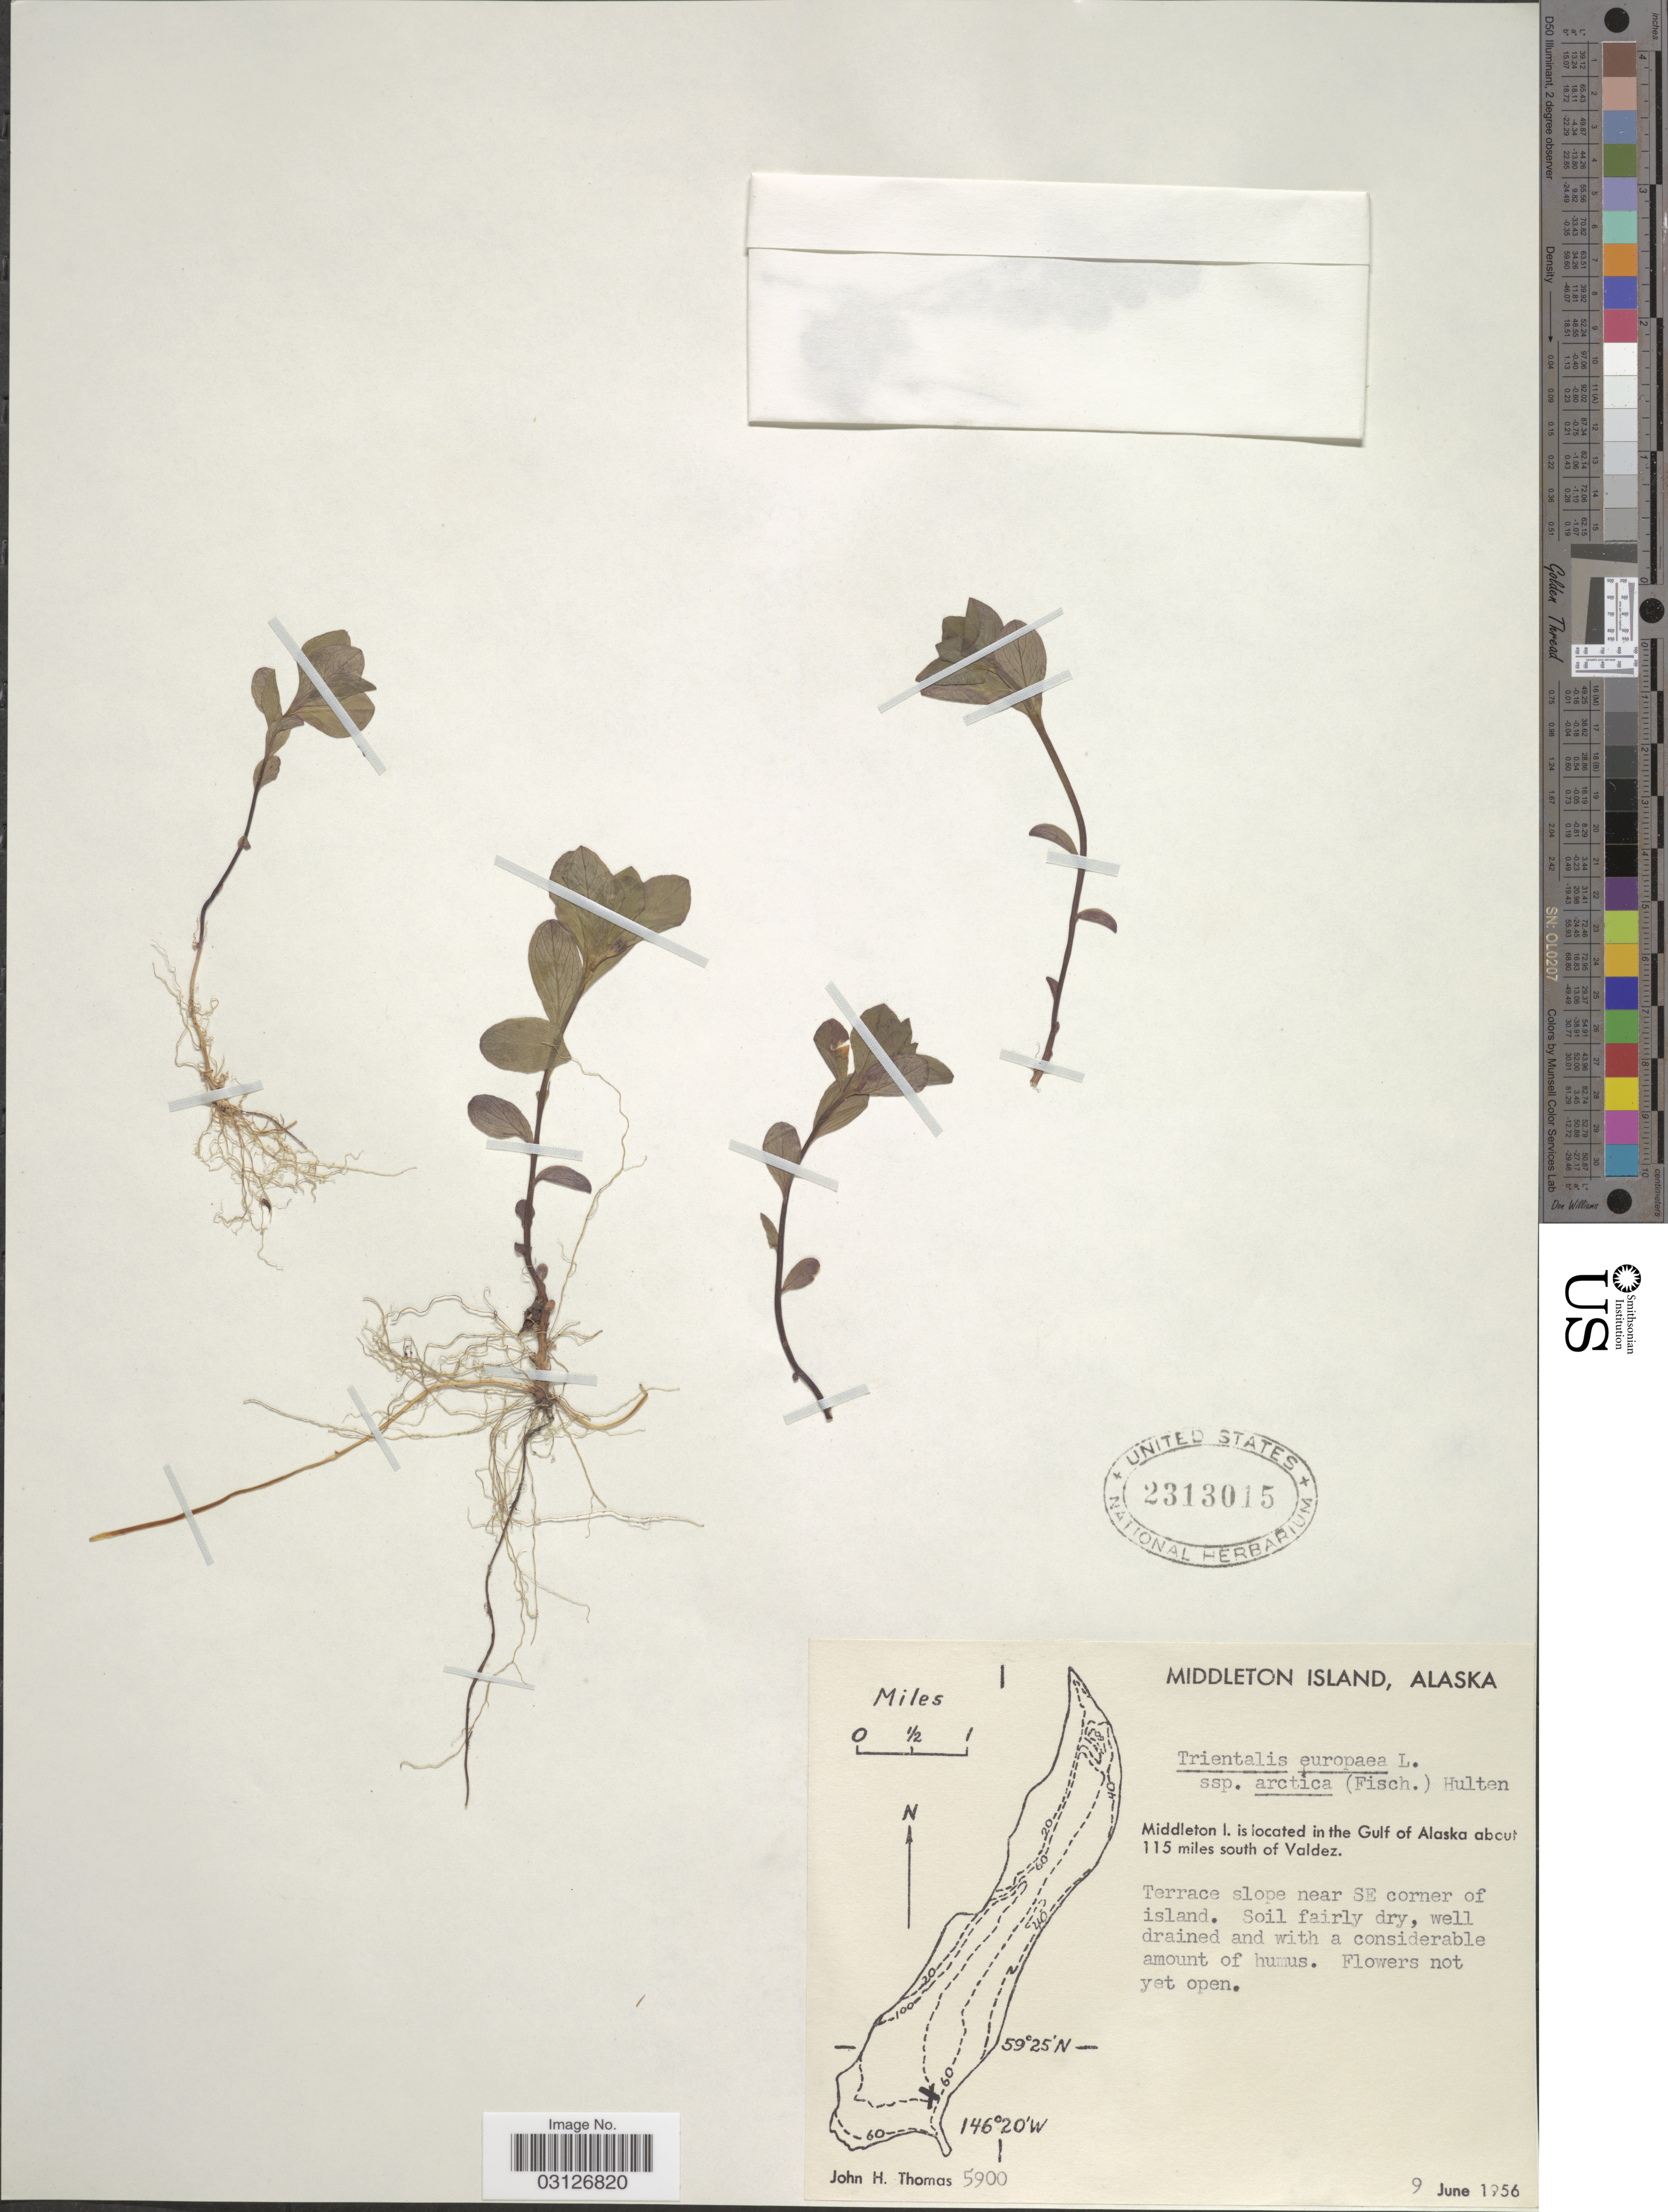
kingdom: Plantae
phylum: Tracheophyta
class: Magnoliopsida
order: Ericales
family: Primulaceae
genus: Trientalis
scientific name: Trientalis europaea subsp. arctica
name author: (Fisch. ex Hook.) Hultén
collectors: J. H. Thomas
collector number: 5900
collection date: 1956-06-09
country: United States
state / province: Alaska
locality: Middleton Island. Middleton I. is located in the Gulf of Alaska about 115 miles south of Valdez. Terrace slope near SE corner of island.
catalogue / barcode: US 2313015